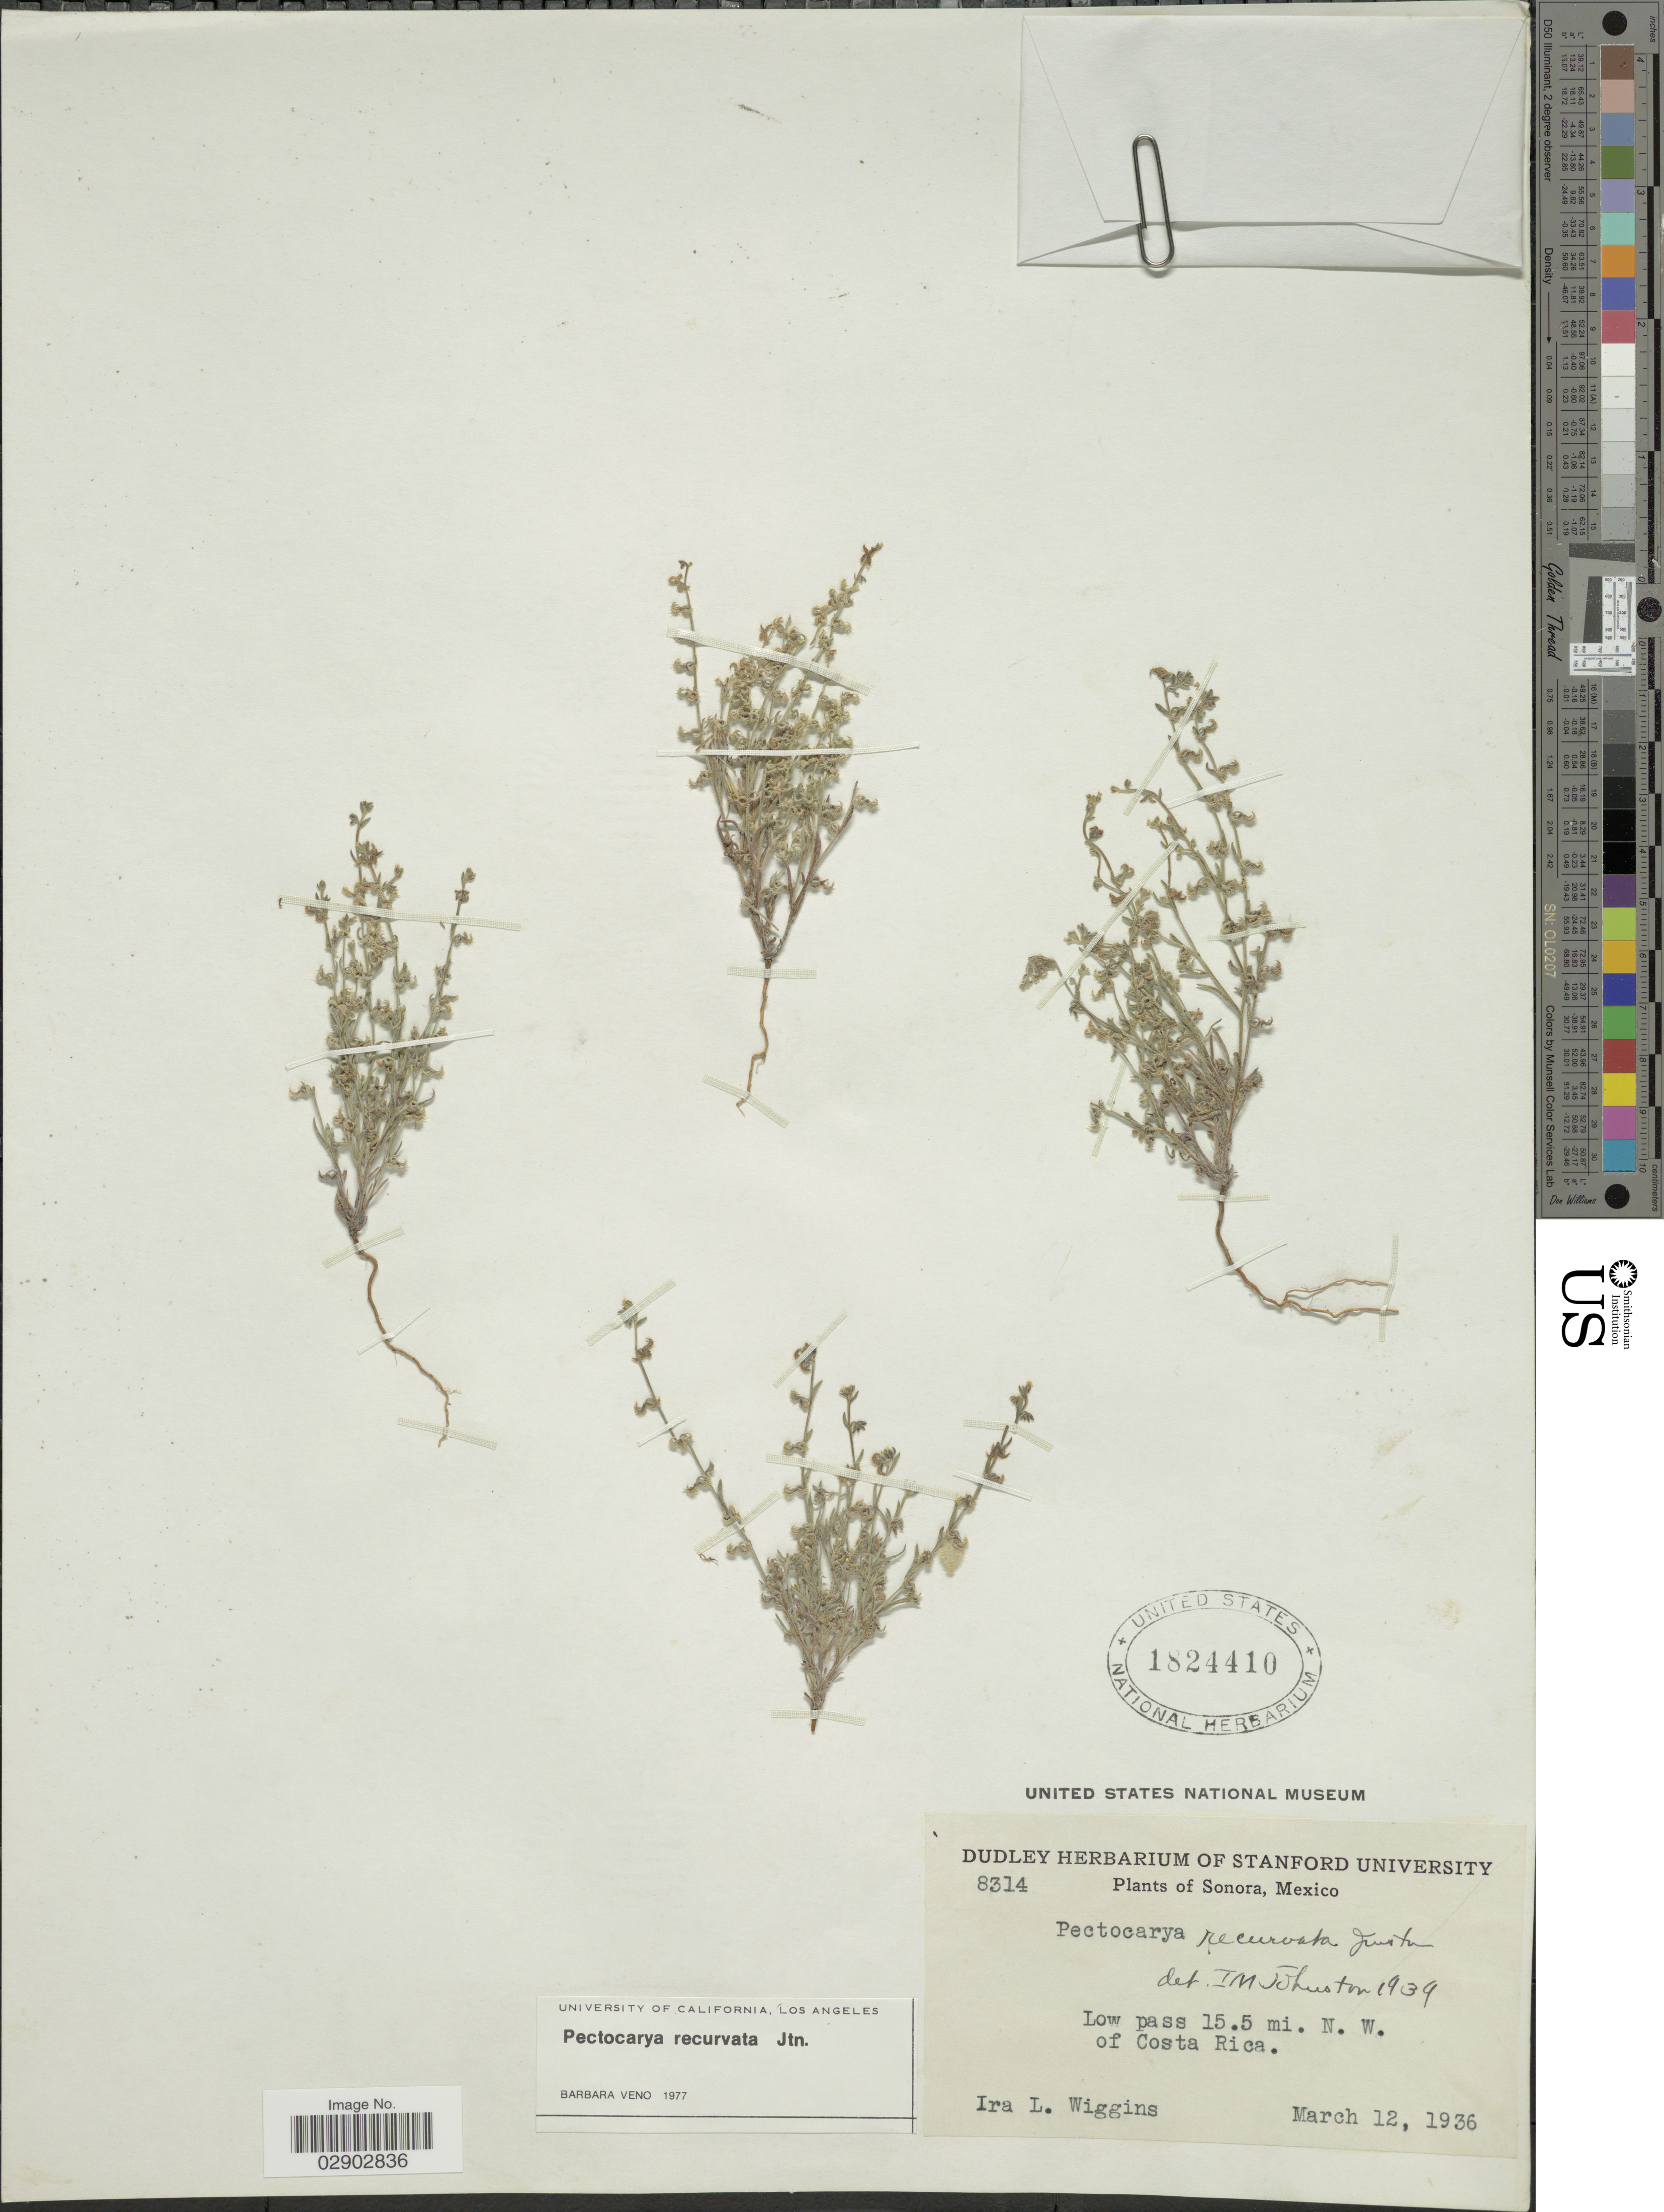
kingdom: Plantae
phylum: Tracheophyta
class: Magnoliopsida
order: Boraginales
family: Boraginaceae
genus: Pectocarya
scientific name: Pectocarya recurvata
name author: I.M. Johnst.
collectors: I. L. Wiggins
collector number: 8314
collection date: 1936-03-12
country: Mexico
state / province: Sonora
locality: Low pass 15.5 mi. N. W. of Costa Rica.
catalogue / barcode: US 1824410